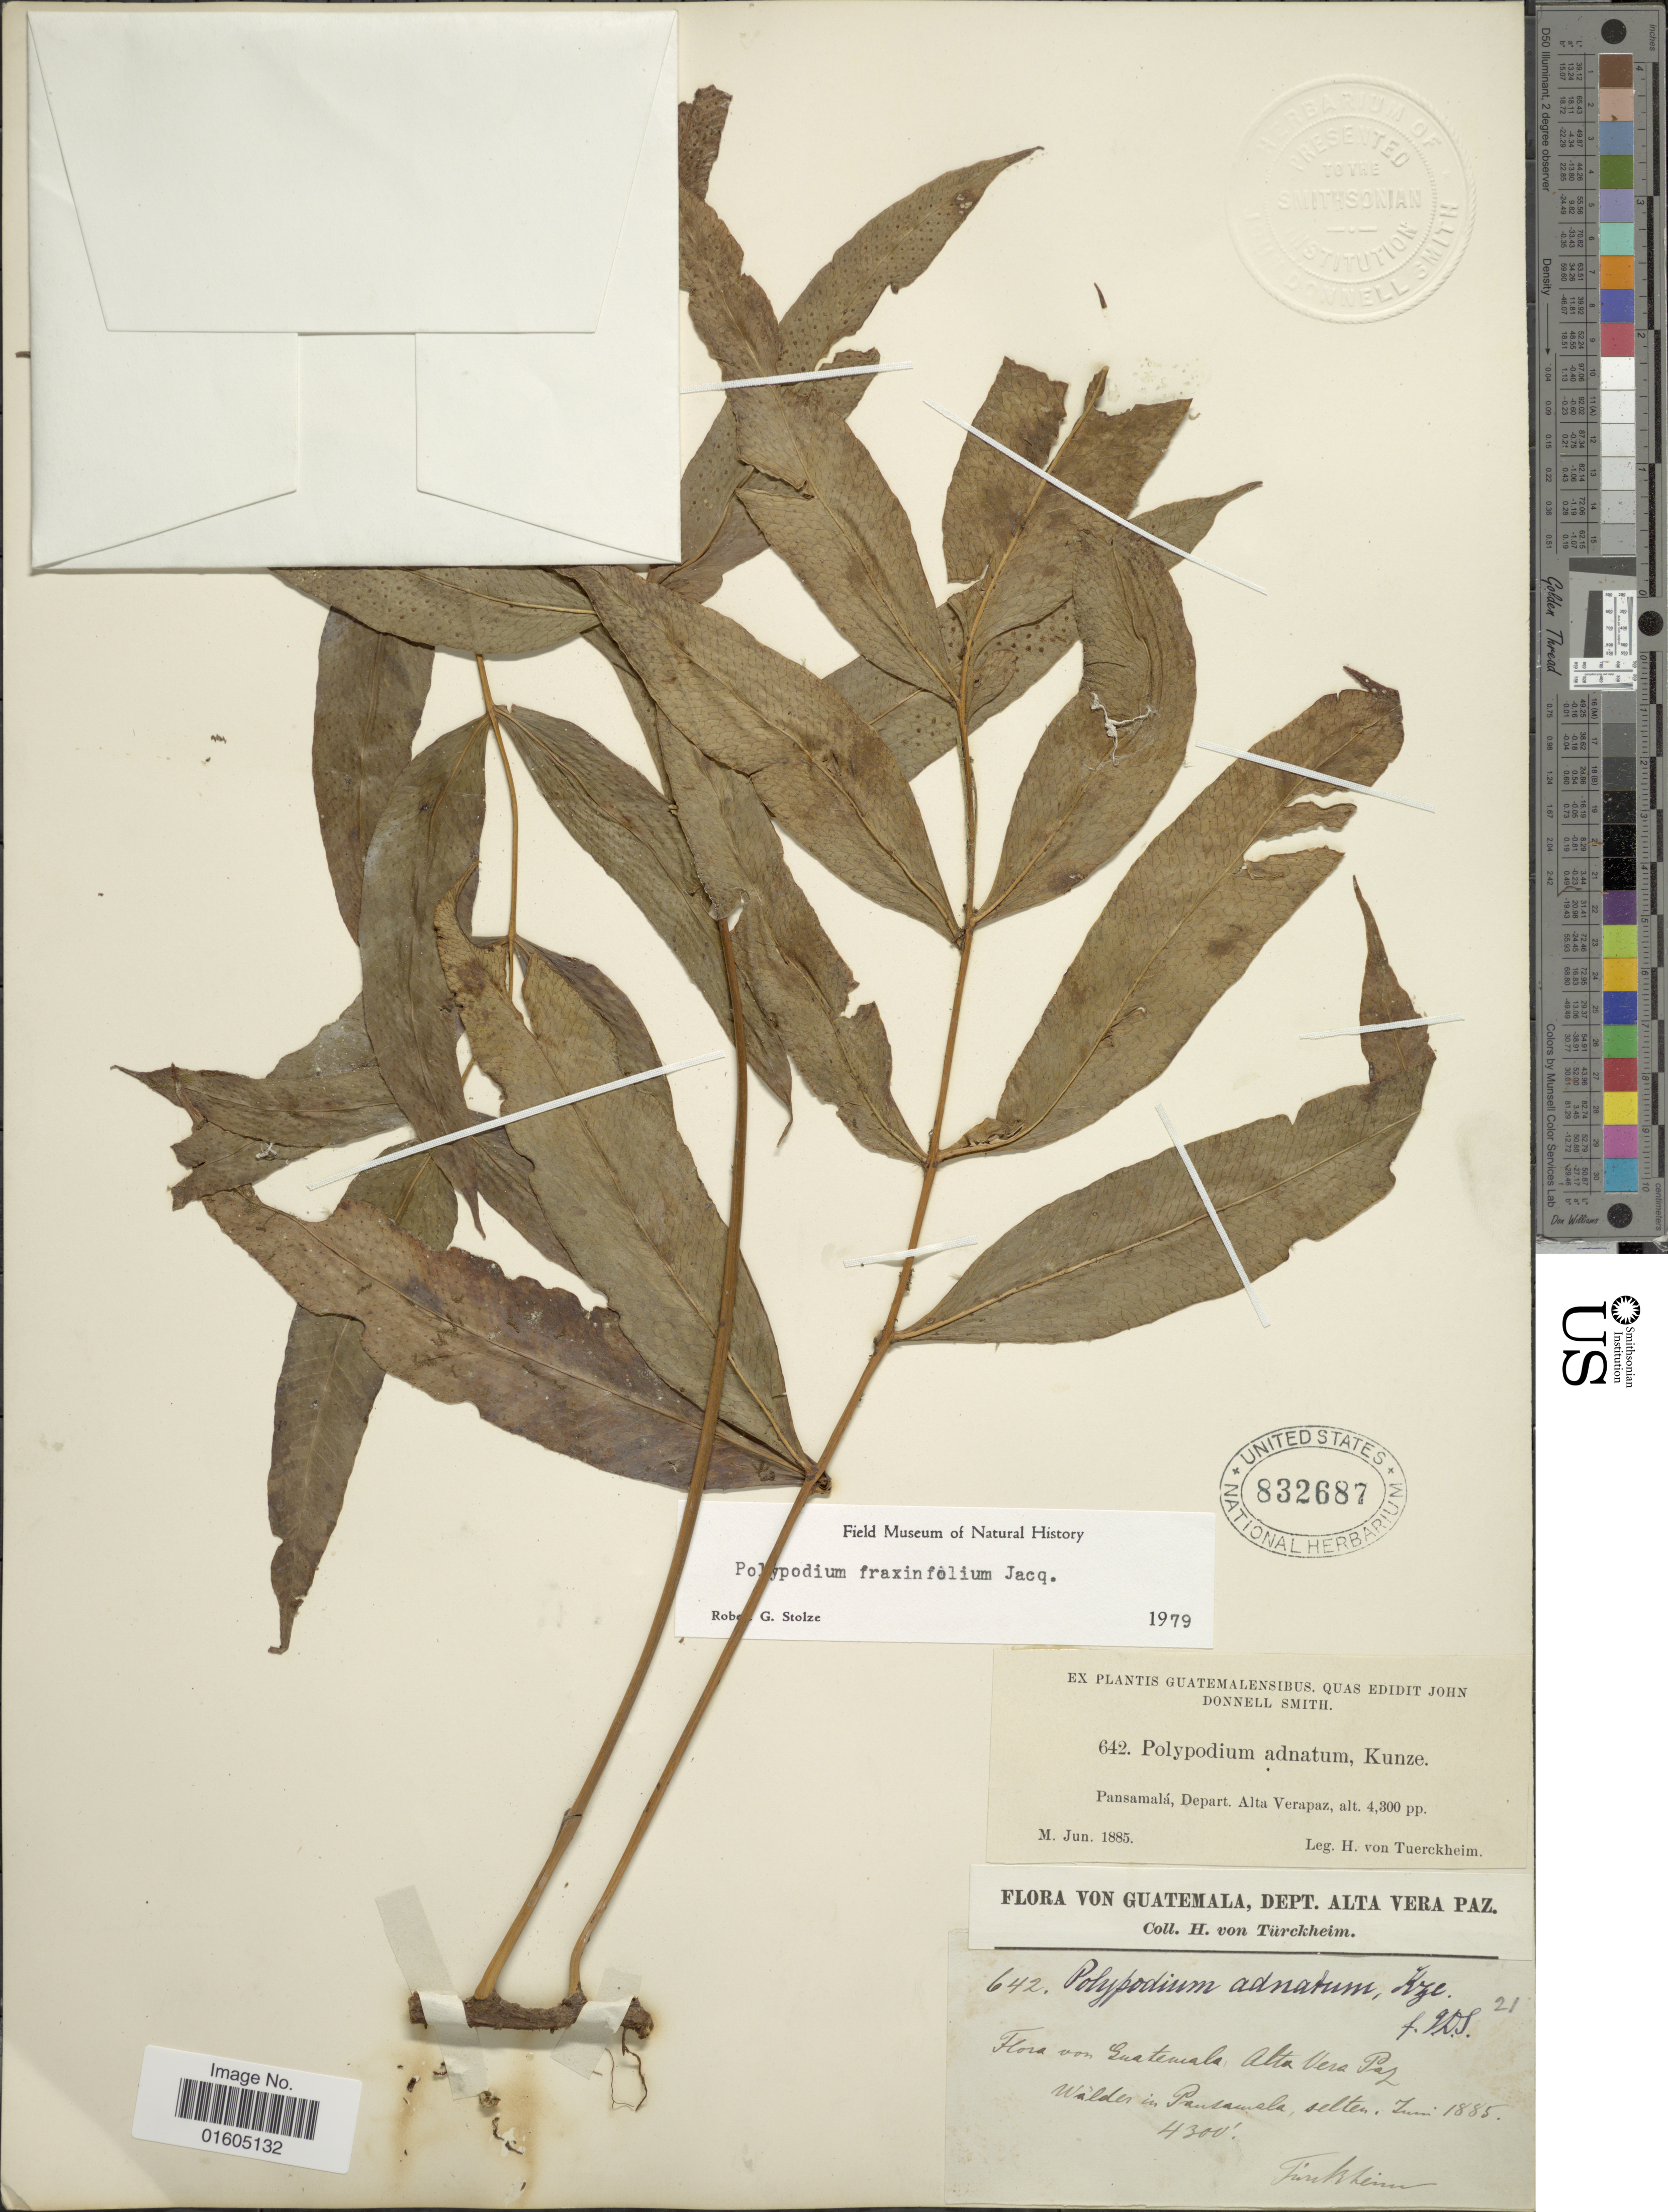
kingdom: Plantae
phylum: Tracheophyta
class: Polypodiopsida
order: Polypodiales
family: Polypodiaceae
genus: Serpocaulon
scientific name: Serpocaulon fraxinifolium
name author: (Jacq.) A.R. Sm.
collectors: H. von Türckheim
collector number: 642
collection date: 1885-06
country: Guatemala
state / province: Alta Verapaz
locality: Pansamalá.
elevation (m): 1311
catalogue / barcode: US 832687